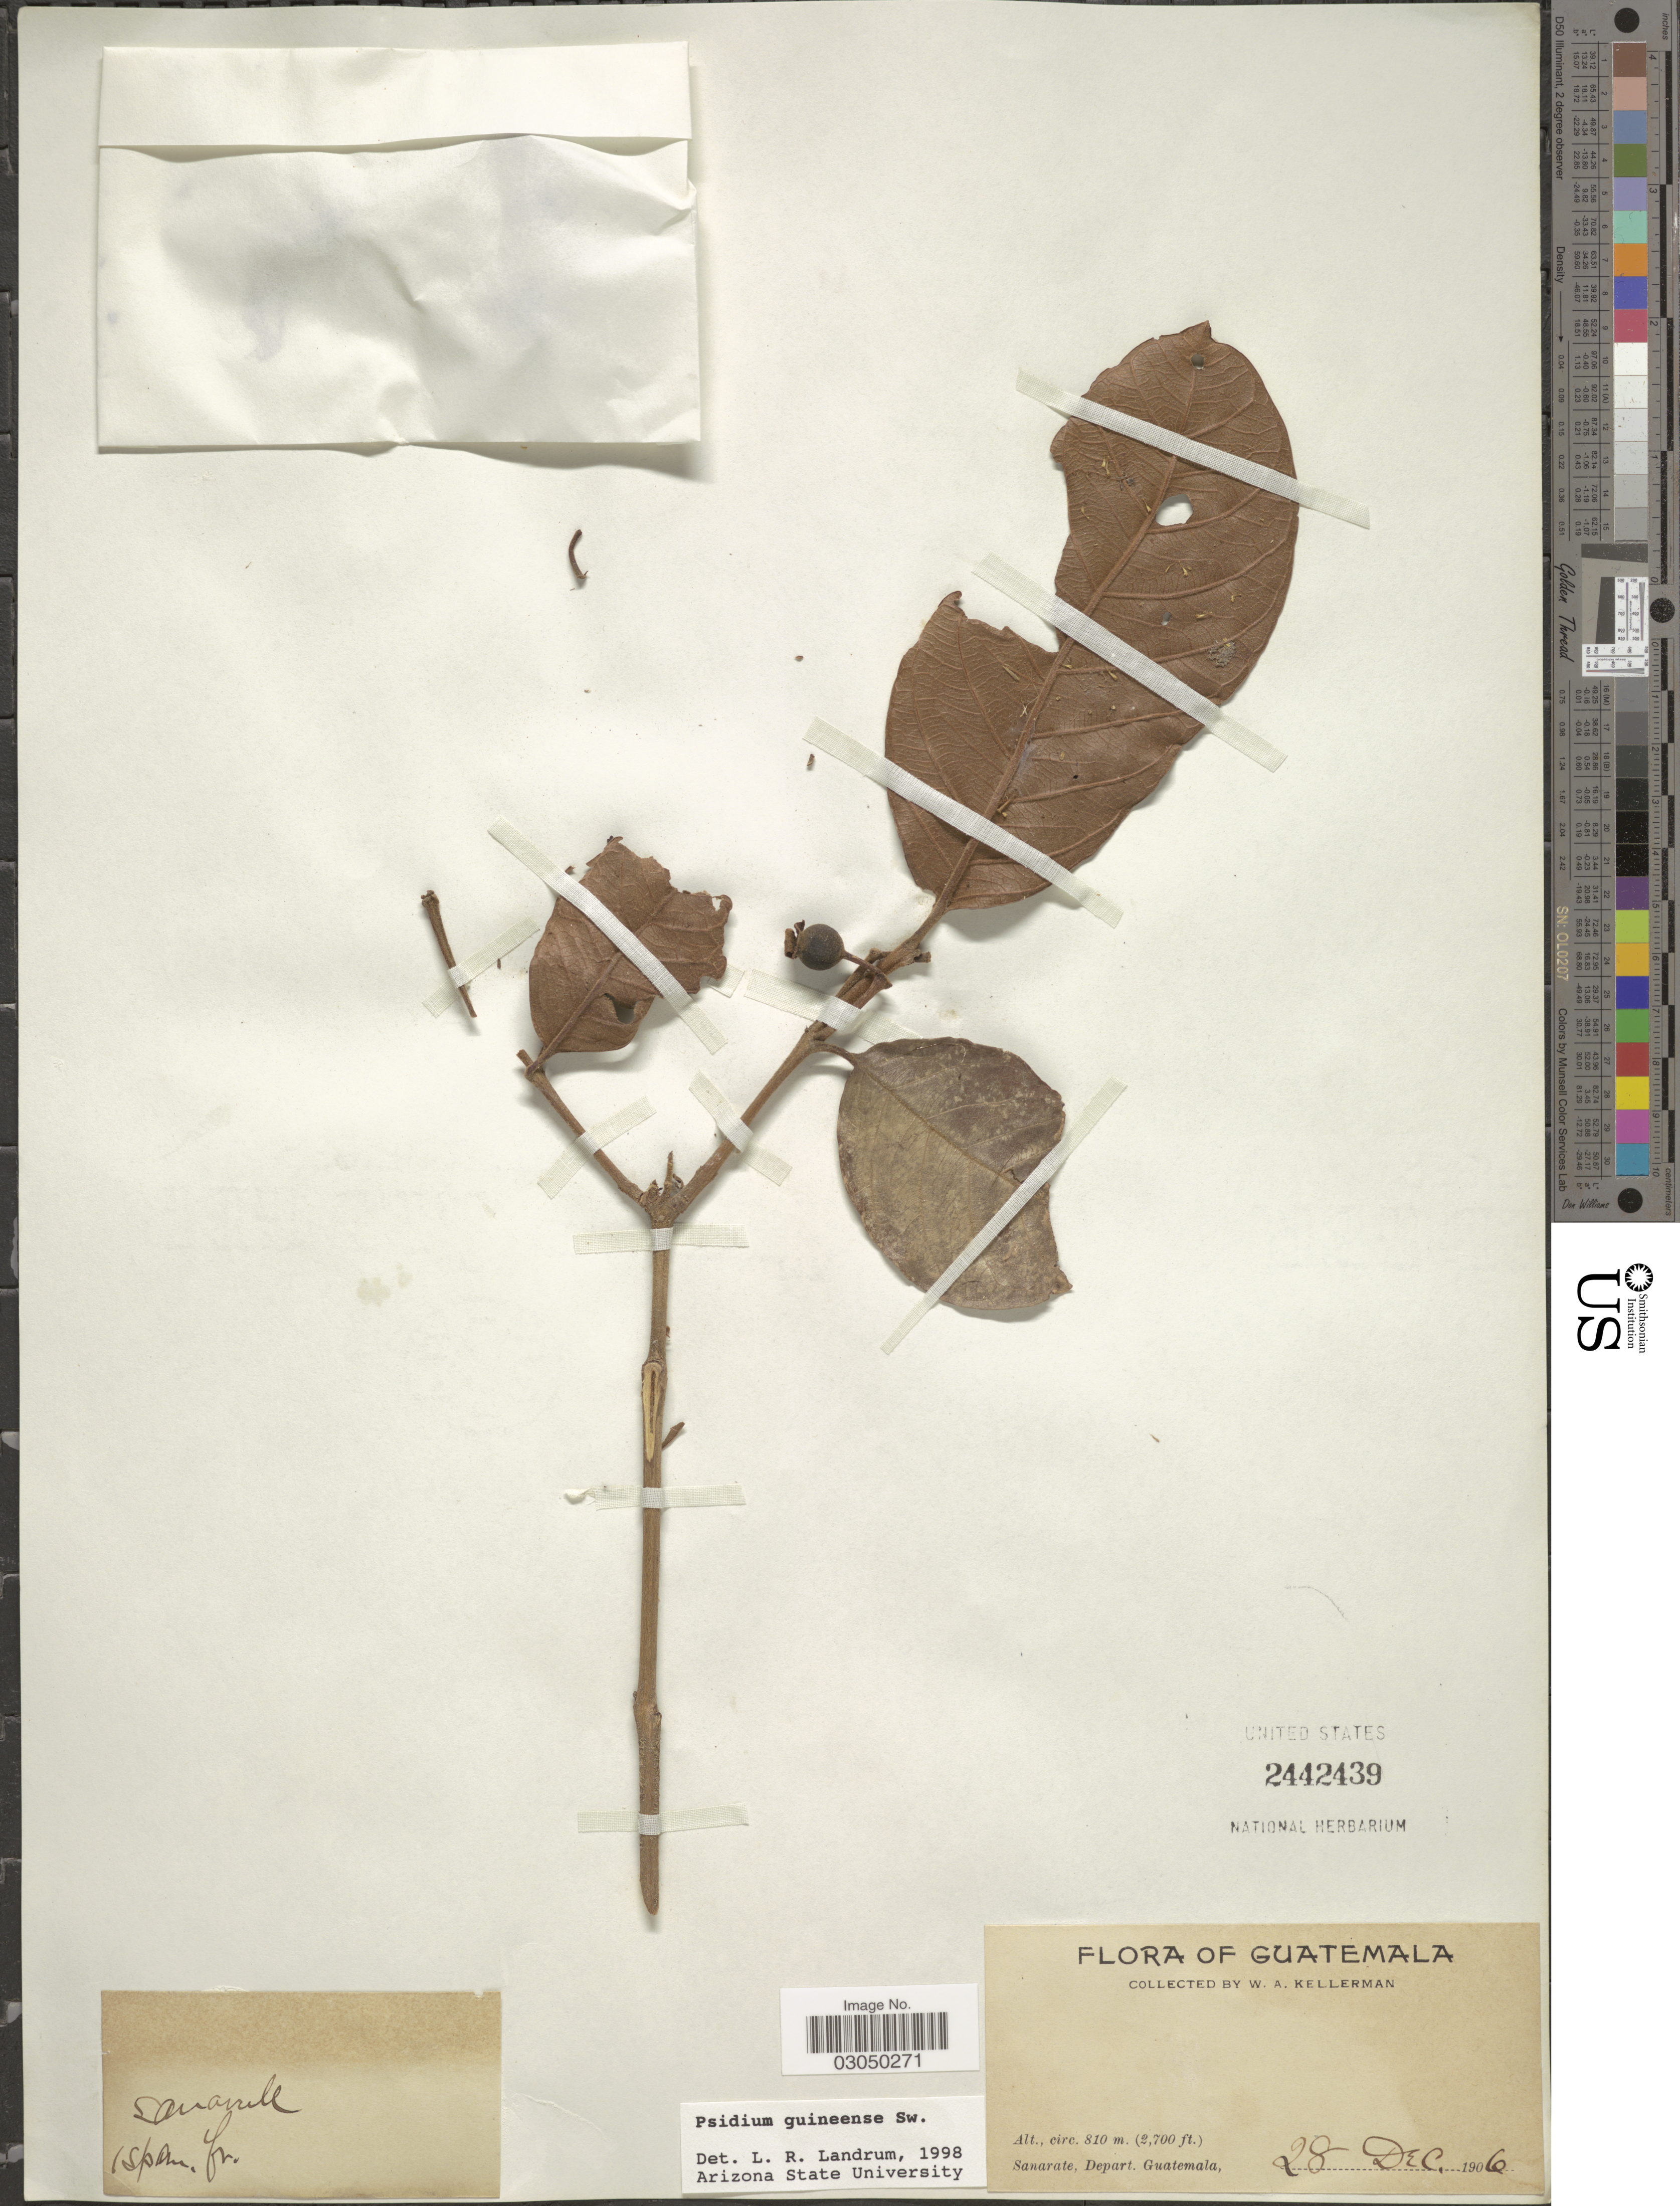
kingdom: Plantae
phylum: Tracheophyta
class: Magnoliopsida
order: Myrtales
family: Myrtaceae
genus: Psidium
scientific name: Psidium guineense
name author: Sw.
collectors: W. Kellerman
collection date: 1906-12-28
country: Guatemala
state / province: Guatemala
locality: Sanarate, Depart. Guatemala.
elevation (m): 823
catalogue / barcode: US 2442439